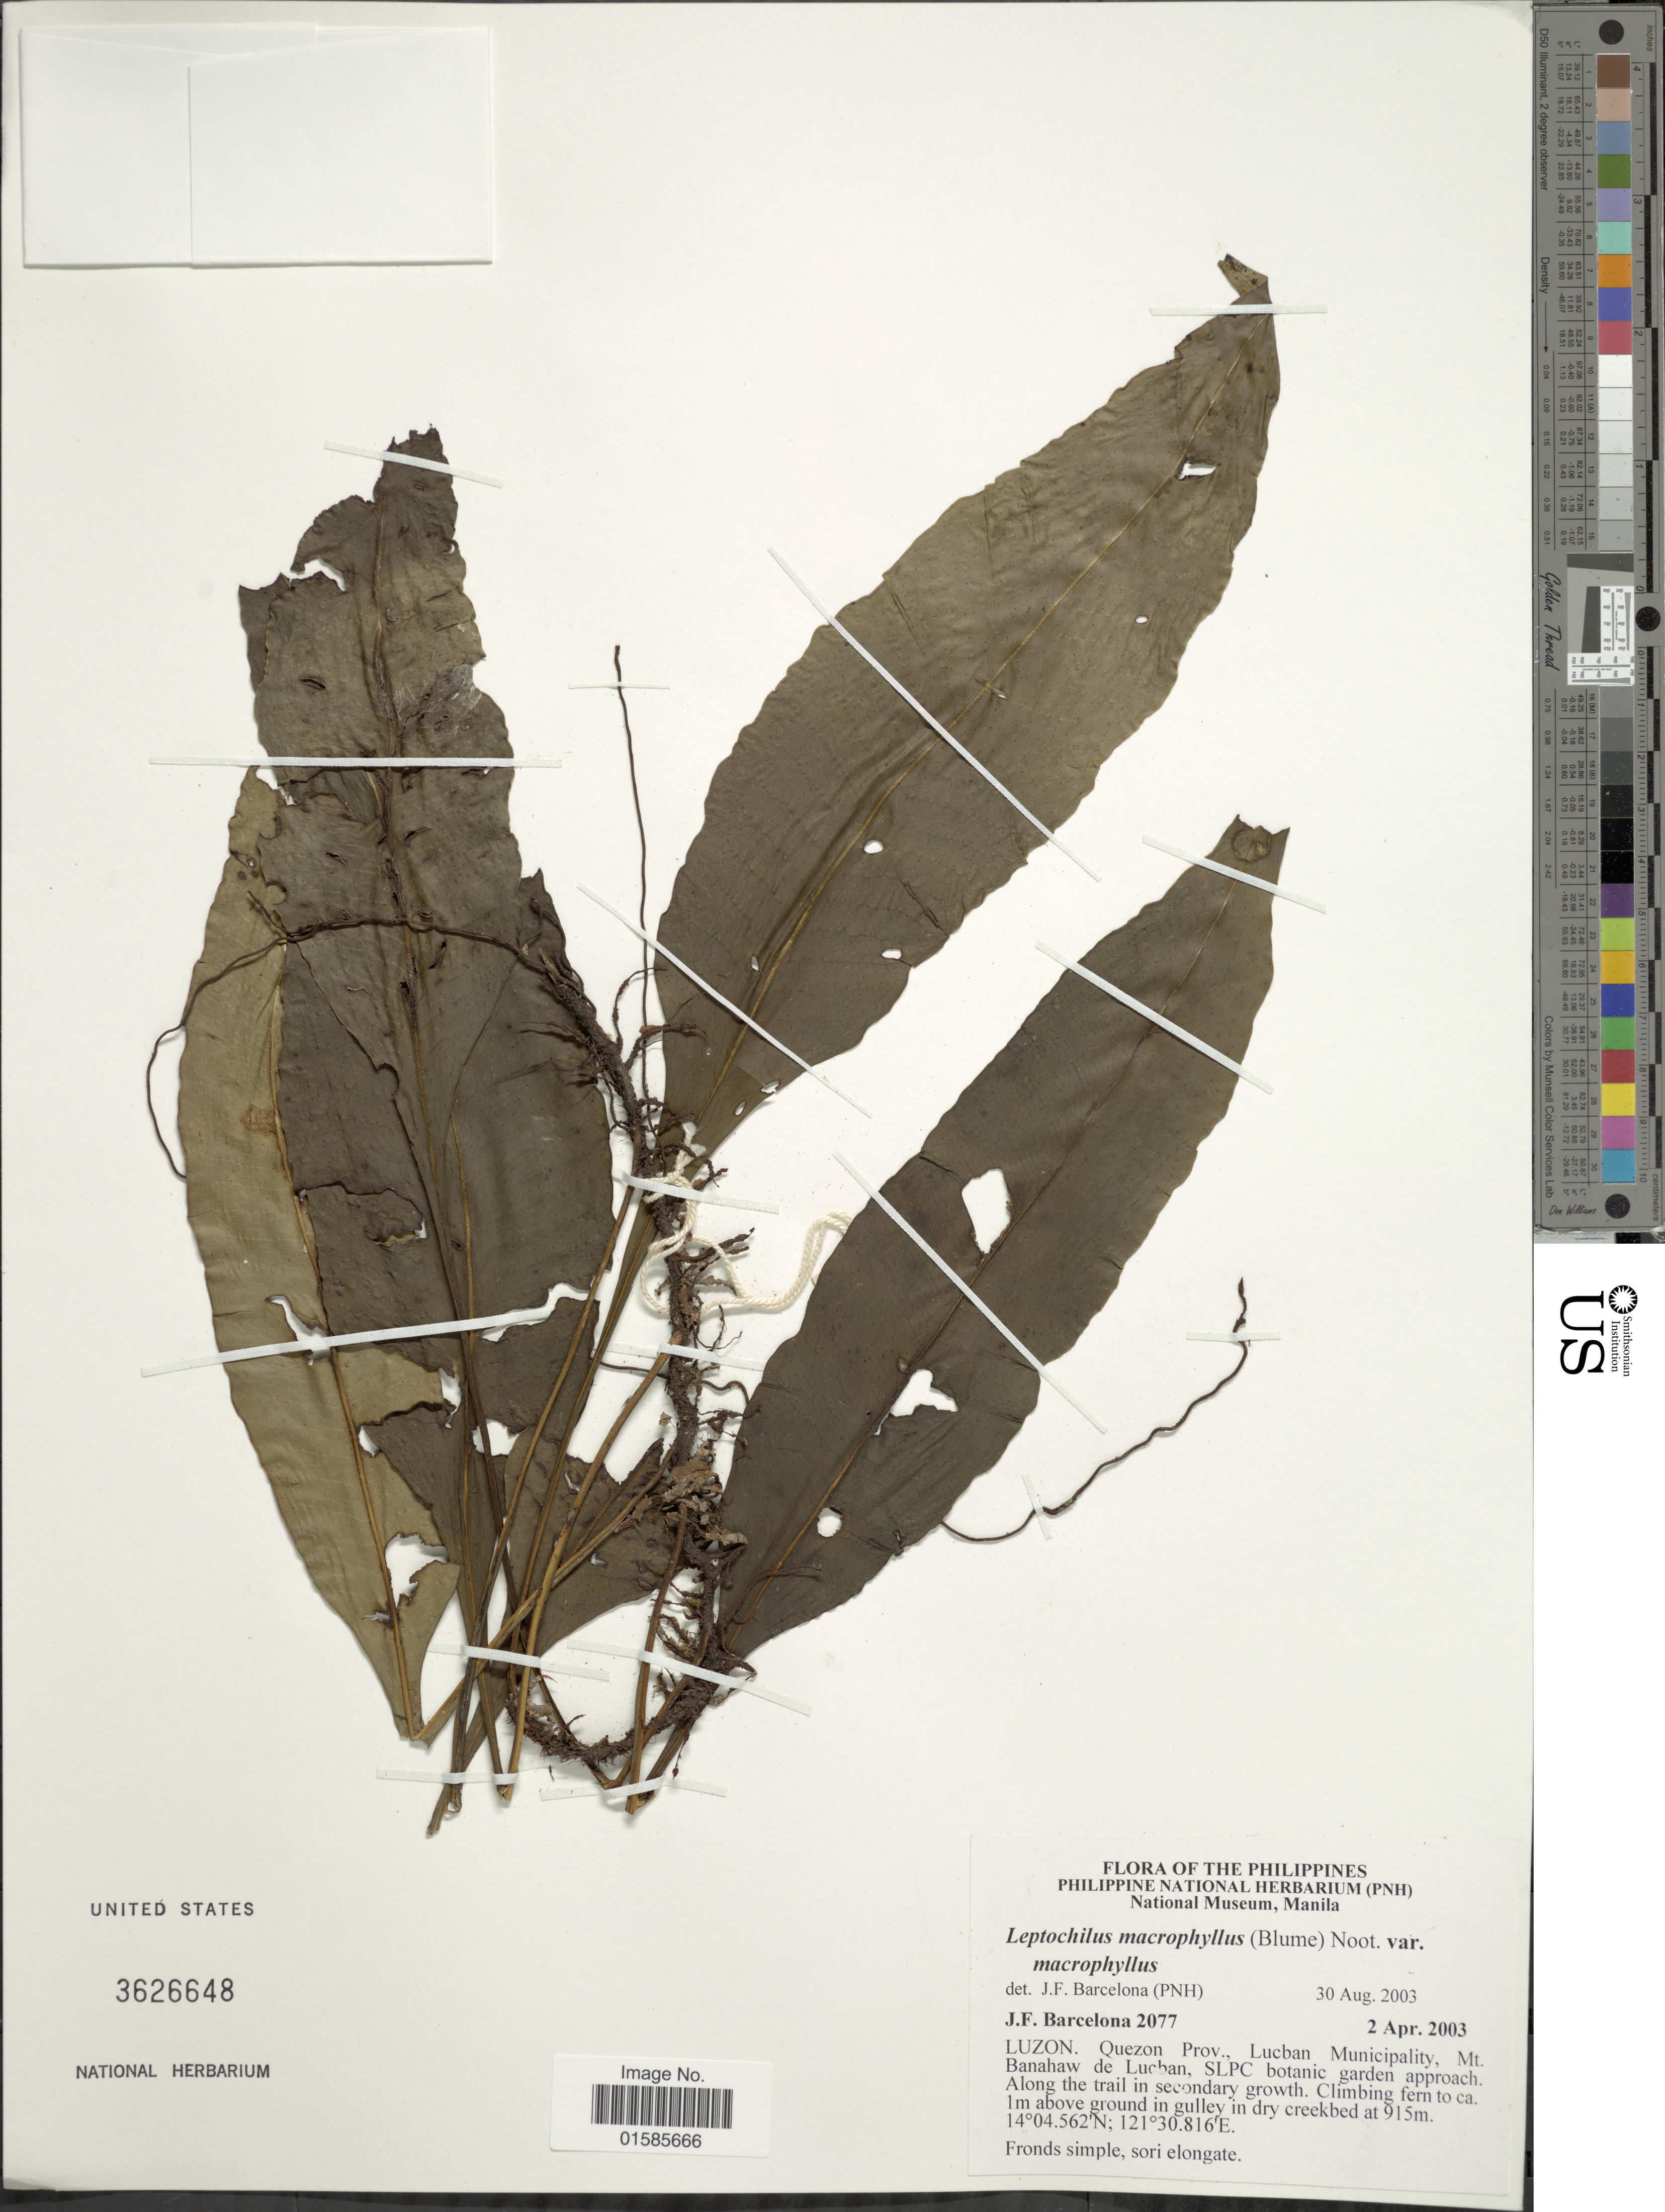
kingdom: Plantae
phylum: Tracheophyta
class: Polypodiopsida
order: Polypodiales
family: Polypodiaceae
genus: Leptochilus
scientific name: Leptochilus macrophyllus var. macrophyllus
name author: (Blume) Noot.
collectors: J. F. Barcelona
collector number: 2077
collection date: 2003-04-02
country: Philippines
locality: Luzon. Quezon Prov., Lucban Municipality, Mt Banahaw de Lucban, SLPC botanic garden approach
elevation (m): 915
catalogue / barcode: US 3626648